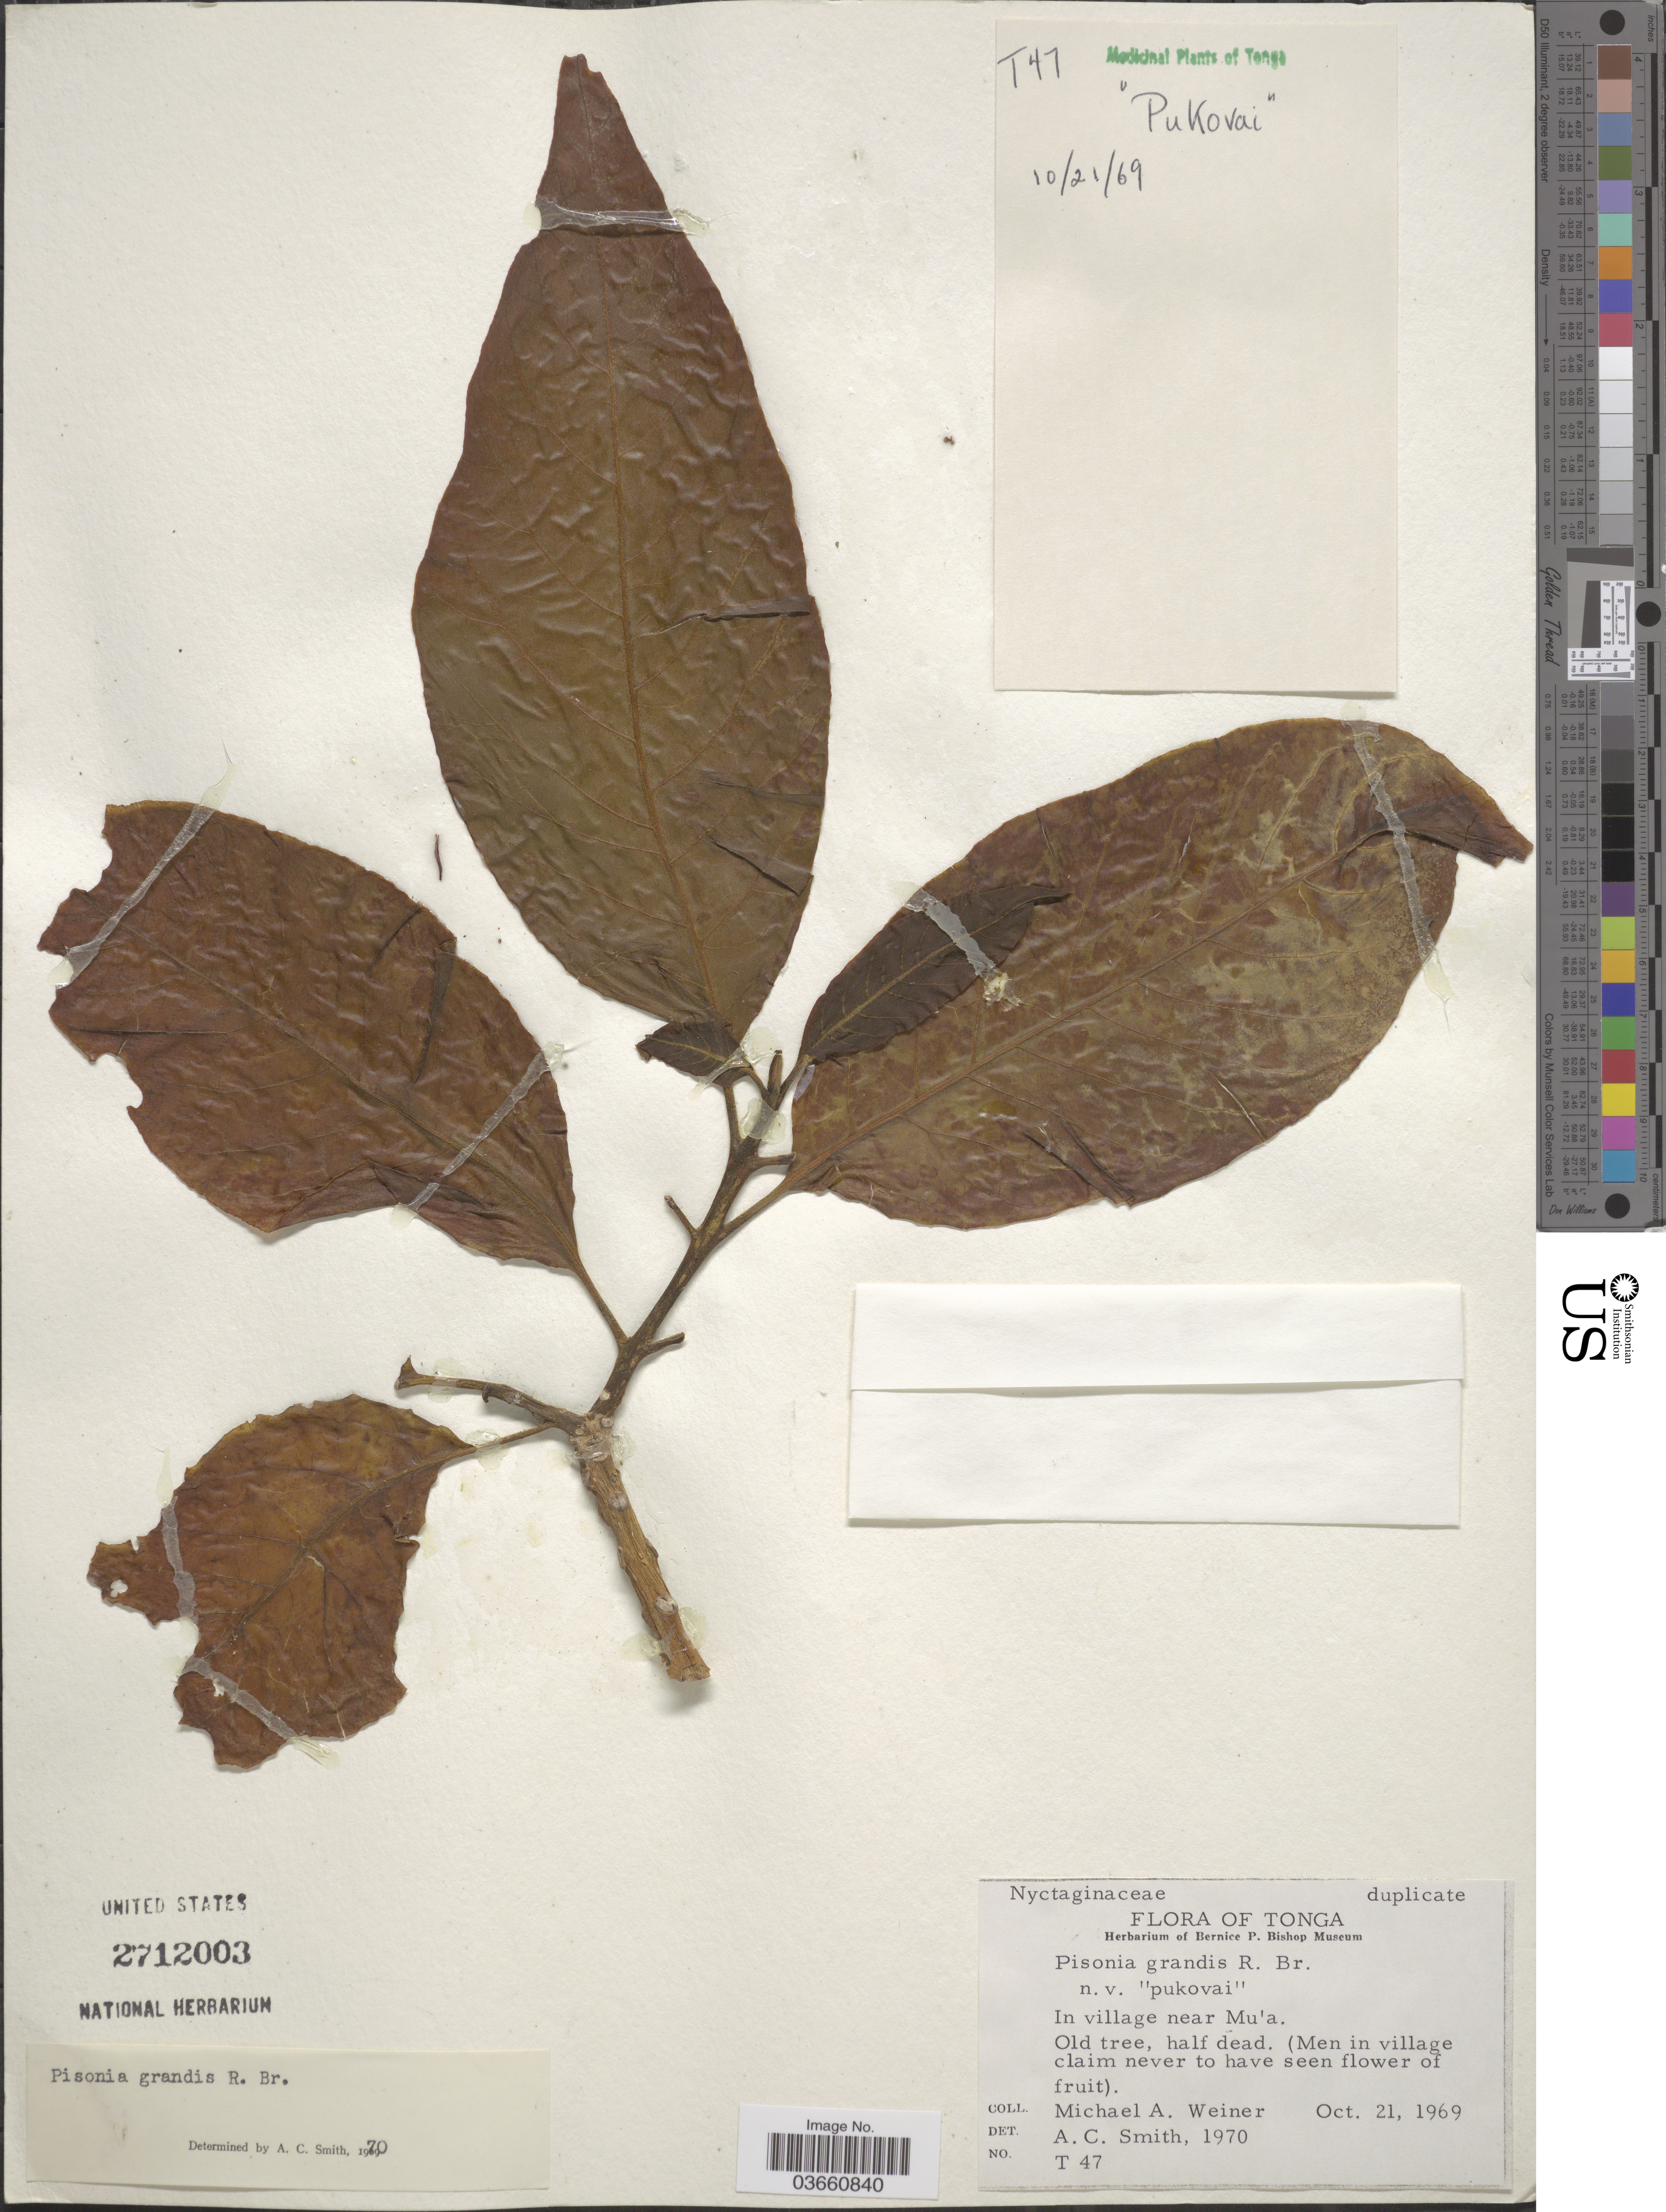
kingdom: Plantae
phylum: Tracheophyta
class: Magnoliopsida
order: Caryophyllales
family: Nyctaginaceae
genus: Pisonia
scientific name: Pisonia grandis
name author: R. Br.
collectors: M. Weiner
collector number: T 47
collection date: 1969-10-21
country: Tonga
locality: In village near Mu'a.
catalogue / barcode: US 2712003